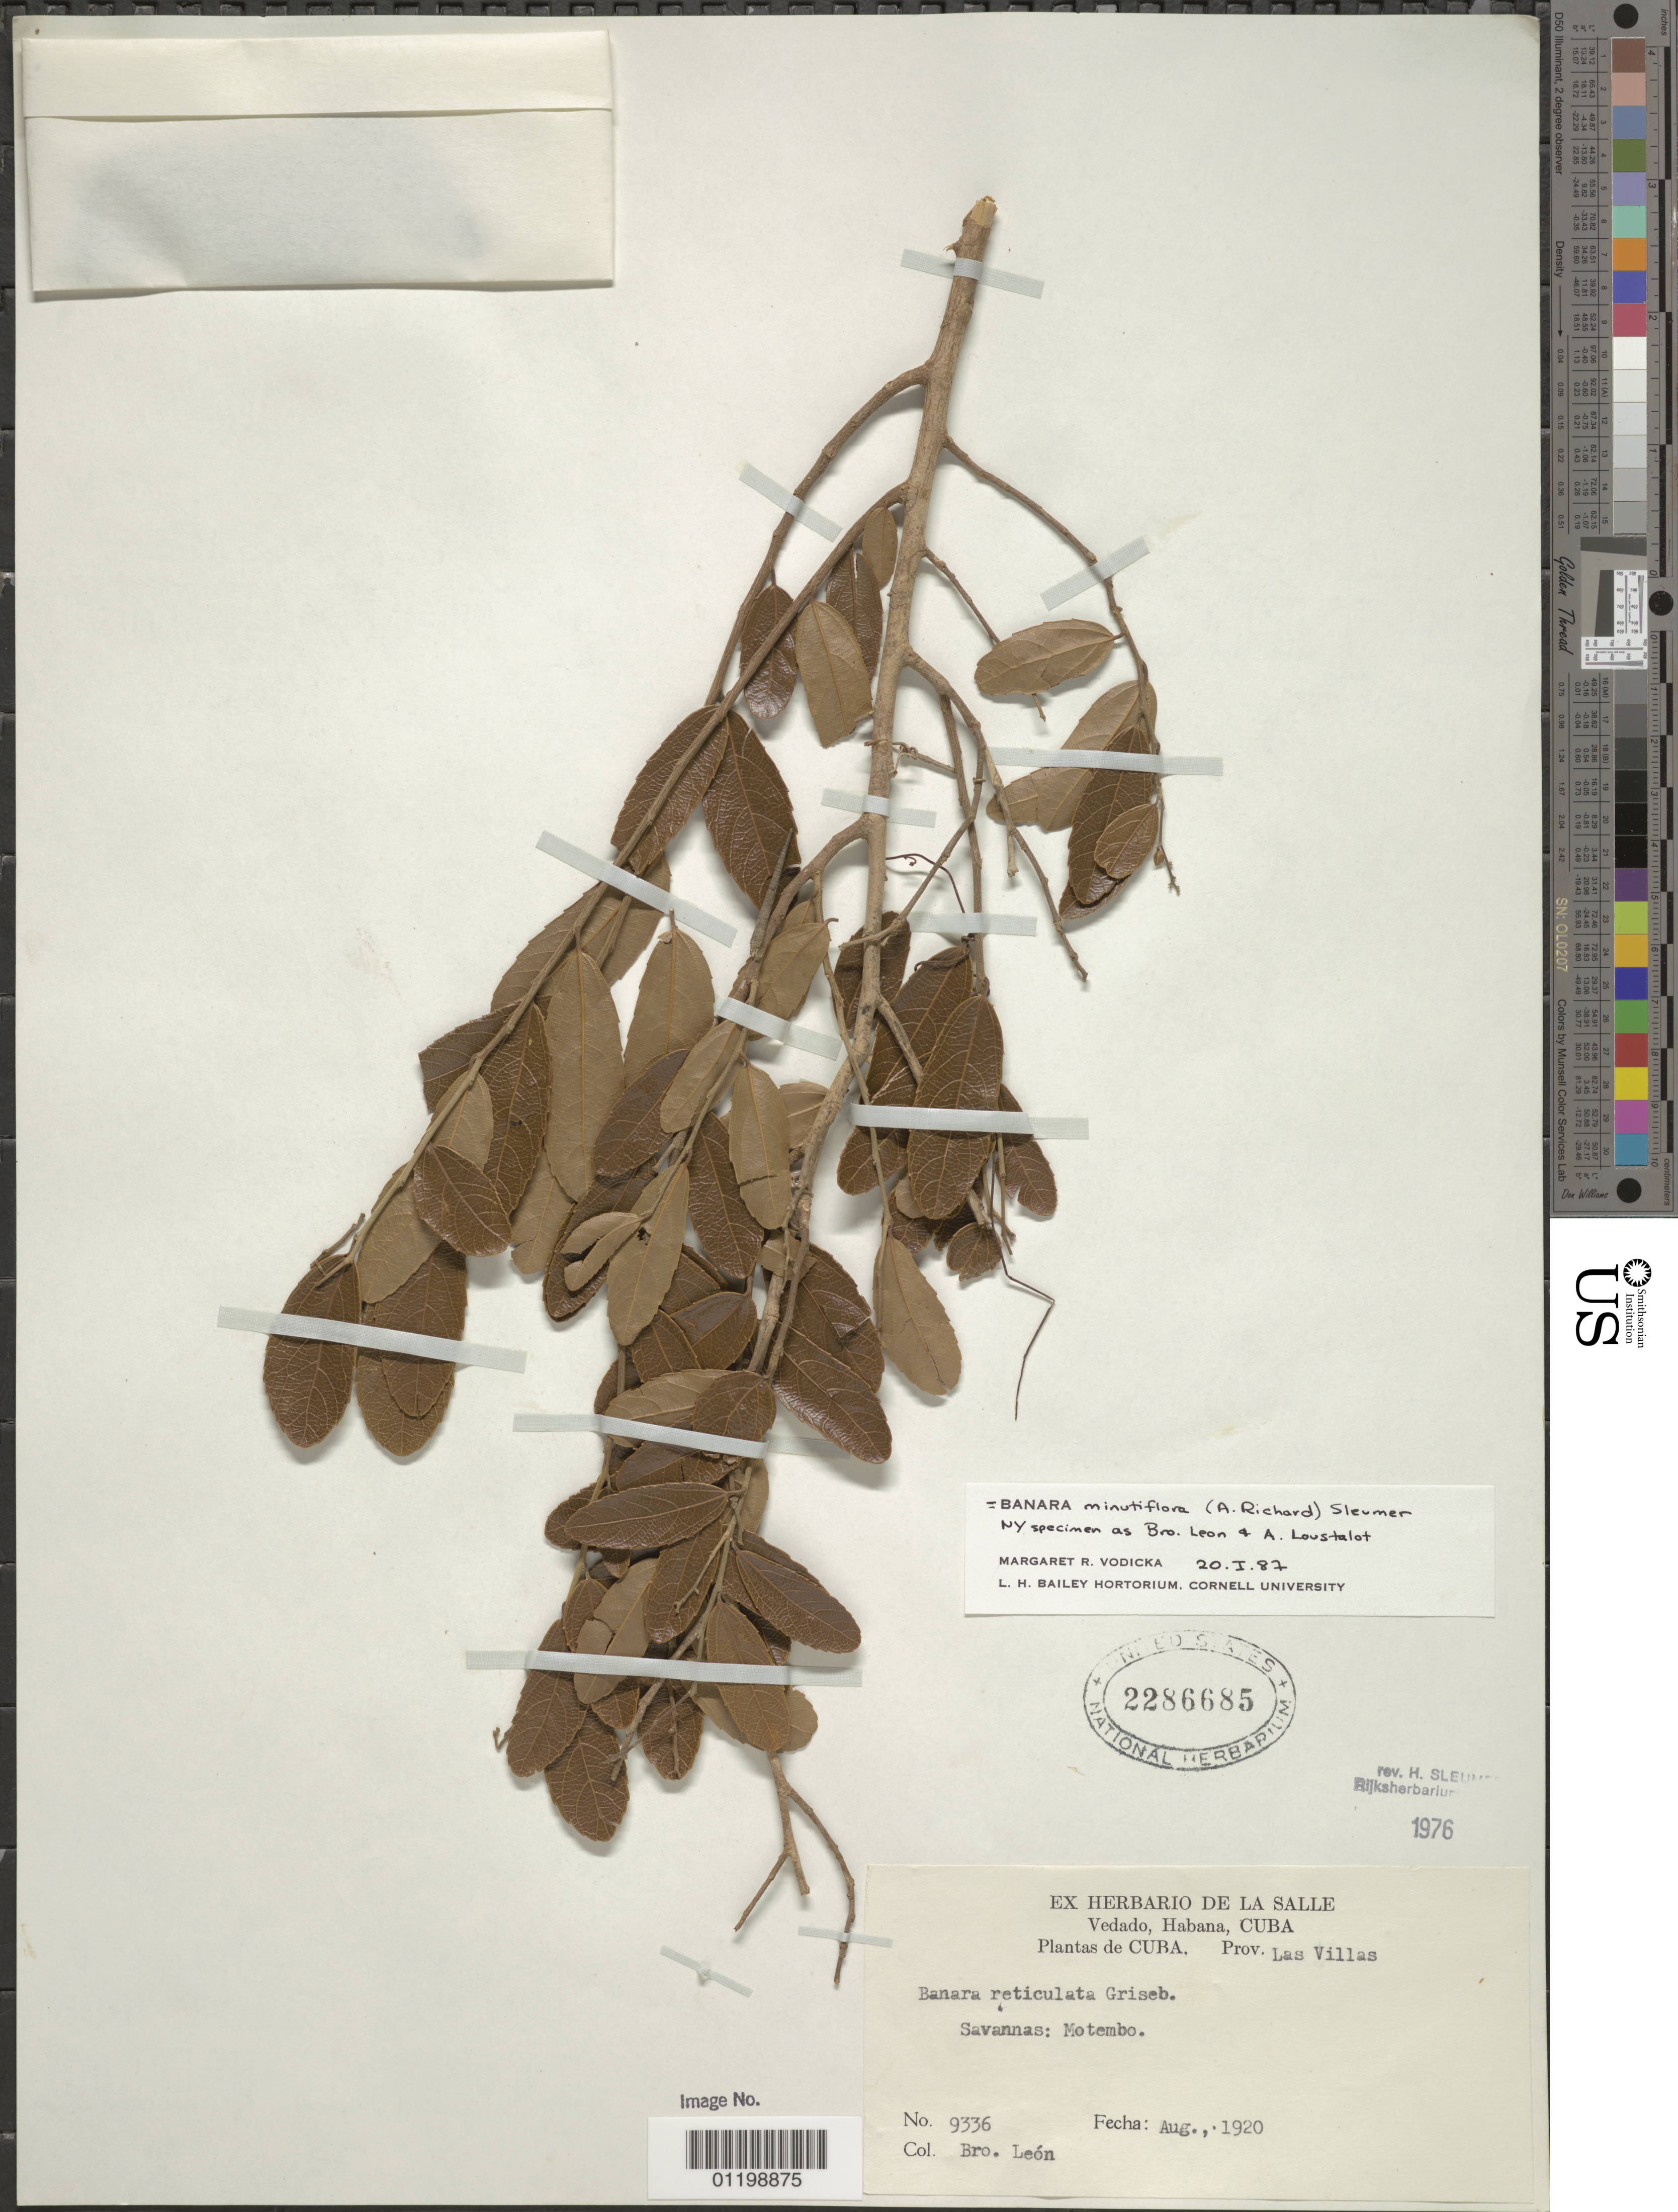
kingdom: Plantae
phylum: Tracheophyta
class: Magnoliopsida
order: Malpighiales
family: Salicaceae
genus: Banara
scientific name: Banara minutiflora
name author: (A. Rich.) Sleumer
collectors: Bro. León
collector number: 9336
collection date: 1920-08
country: Cuba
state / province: Las Villas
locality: Motembo, Vedado, Habana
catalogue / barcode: US 2286685